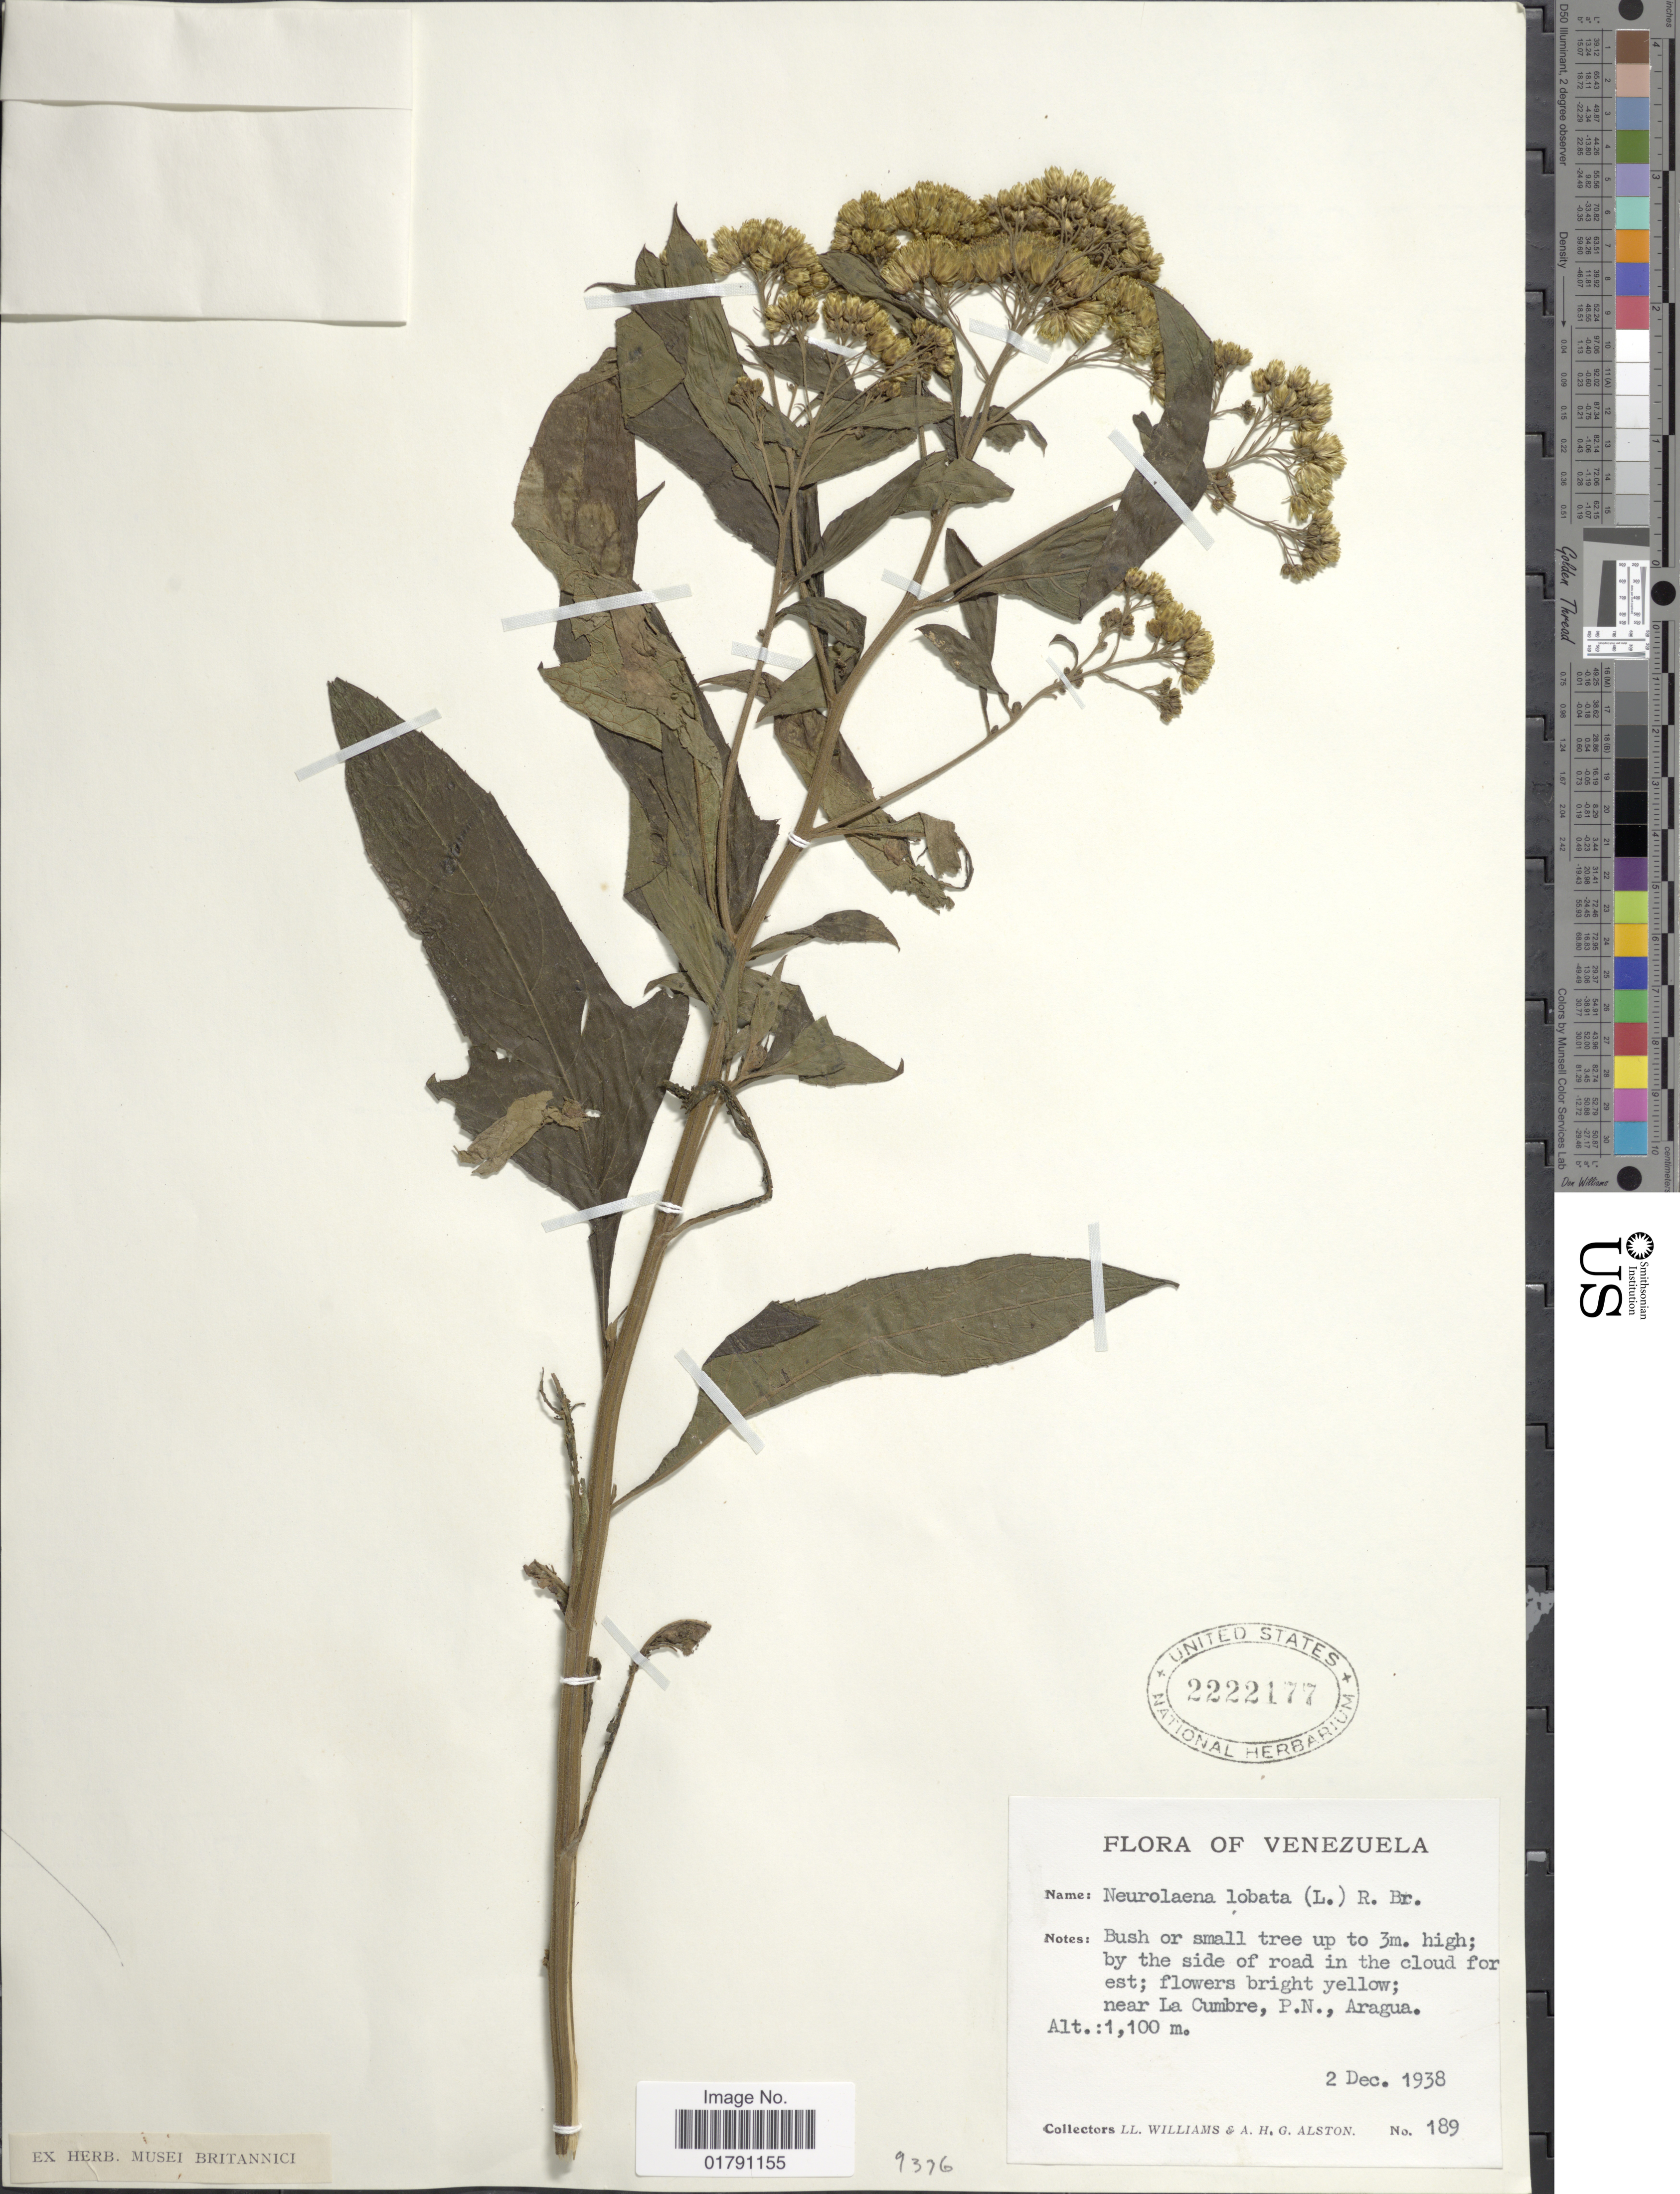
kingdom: Plantae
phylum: Tracheophyta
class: Magnoliopsida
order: Asterales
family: Asteraceae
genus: Neurolaena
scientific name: Neurolaena lobata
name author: (L.) R. Br. ex Cass.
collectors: Ll. Williams & A. H. Alston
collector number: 189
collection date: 1938-12-02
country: Venezuela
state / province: Aragua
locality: By the side of road in the cloud for est, near La Cumbre, P. N.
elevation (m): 1100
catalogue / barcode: US 2222177